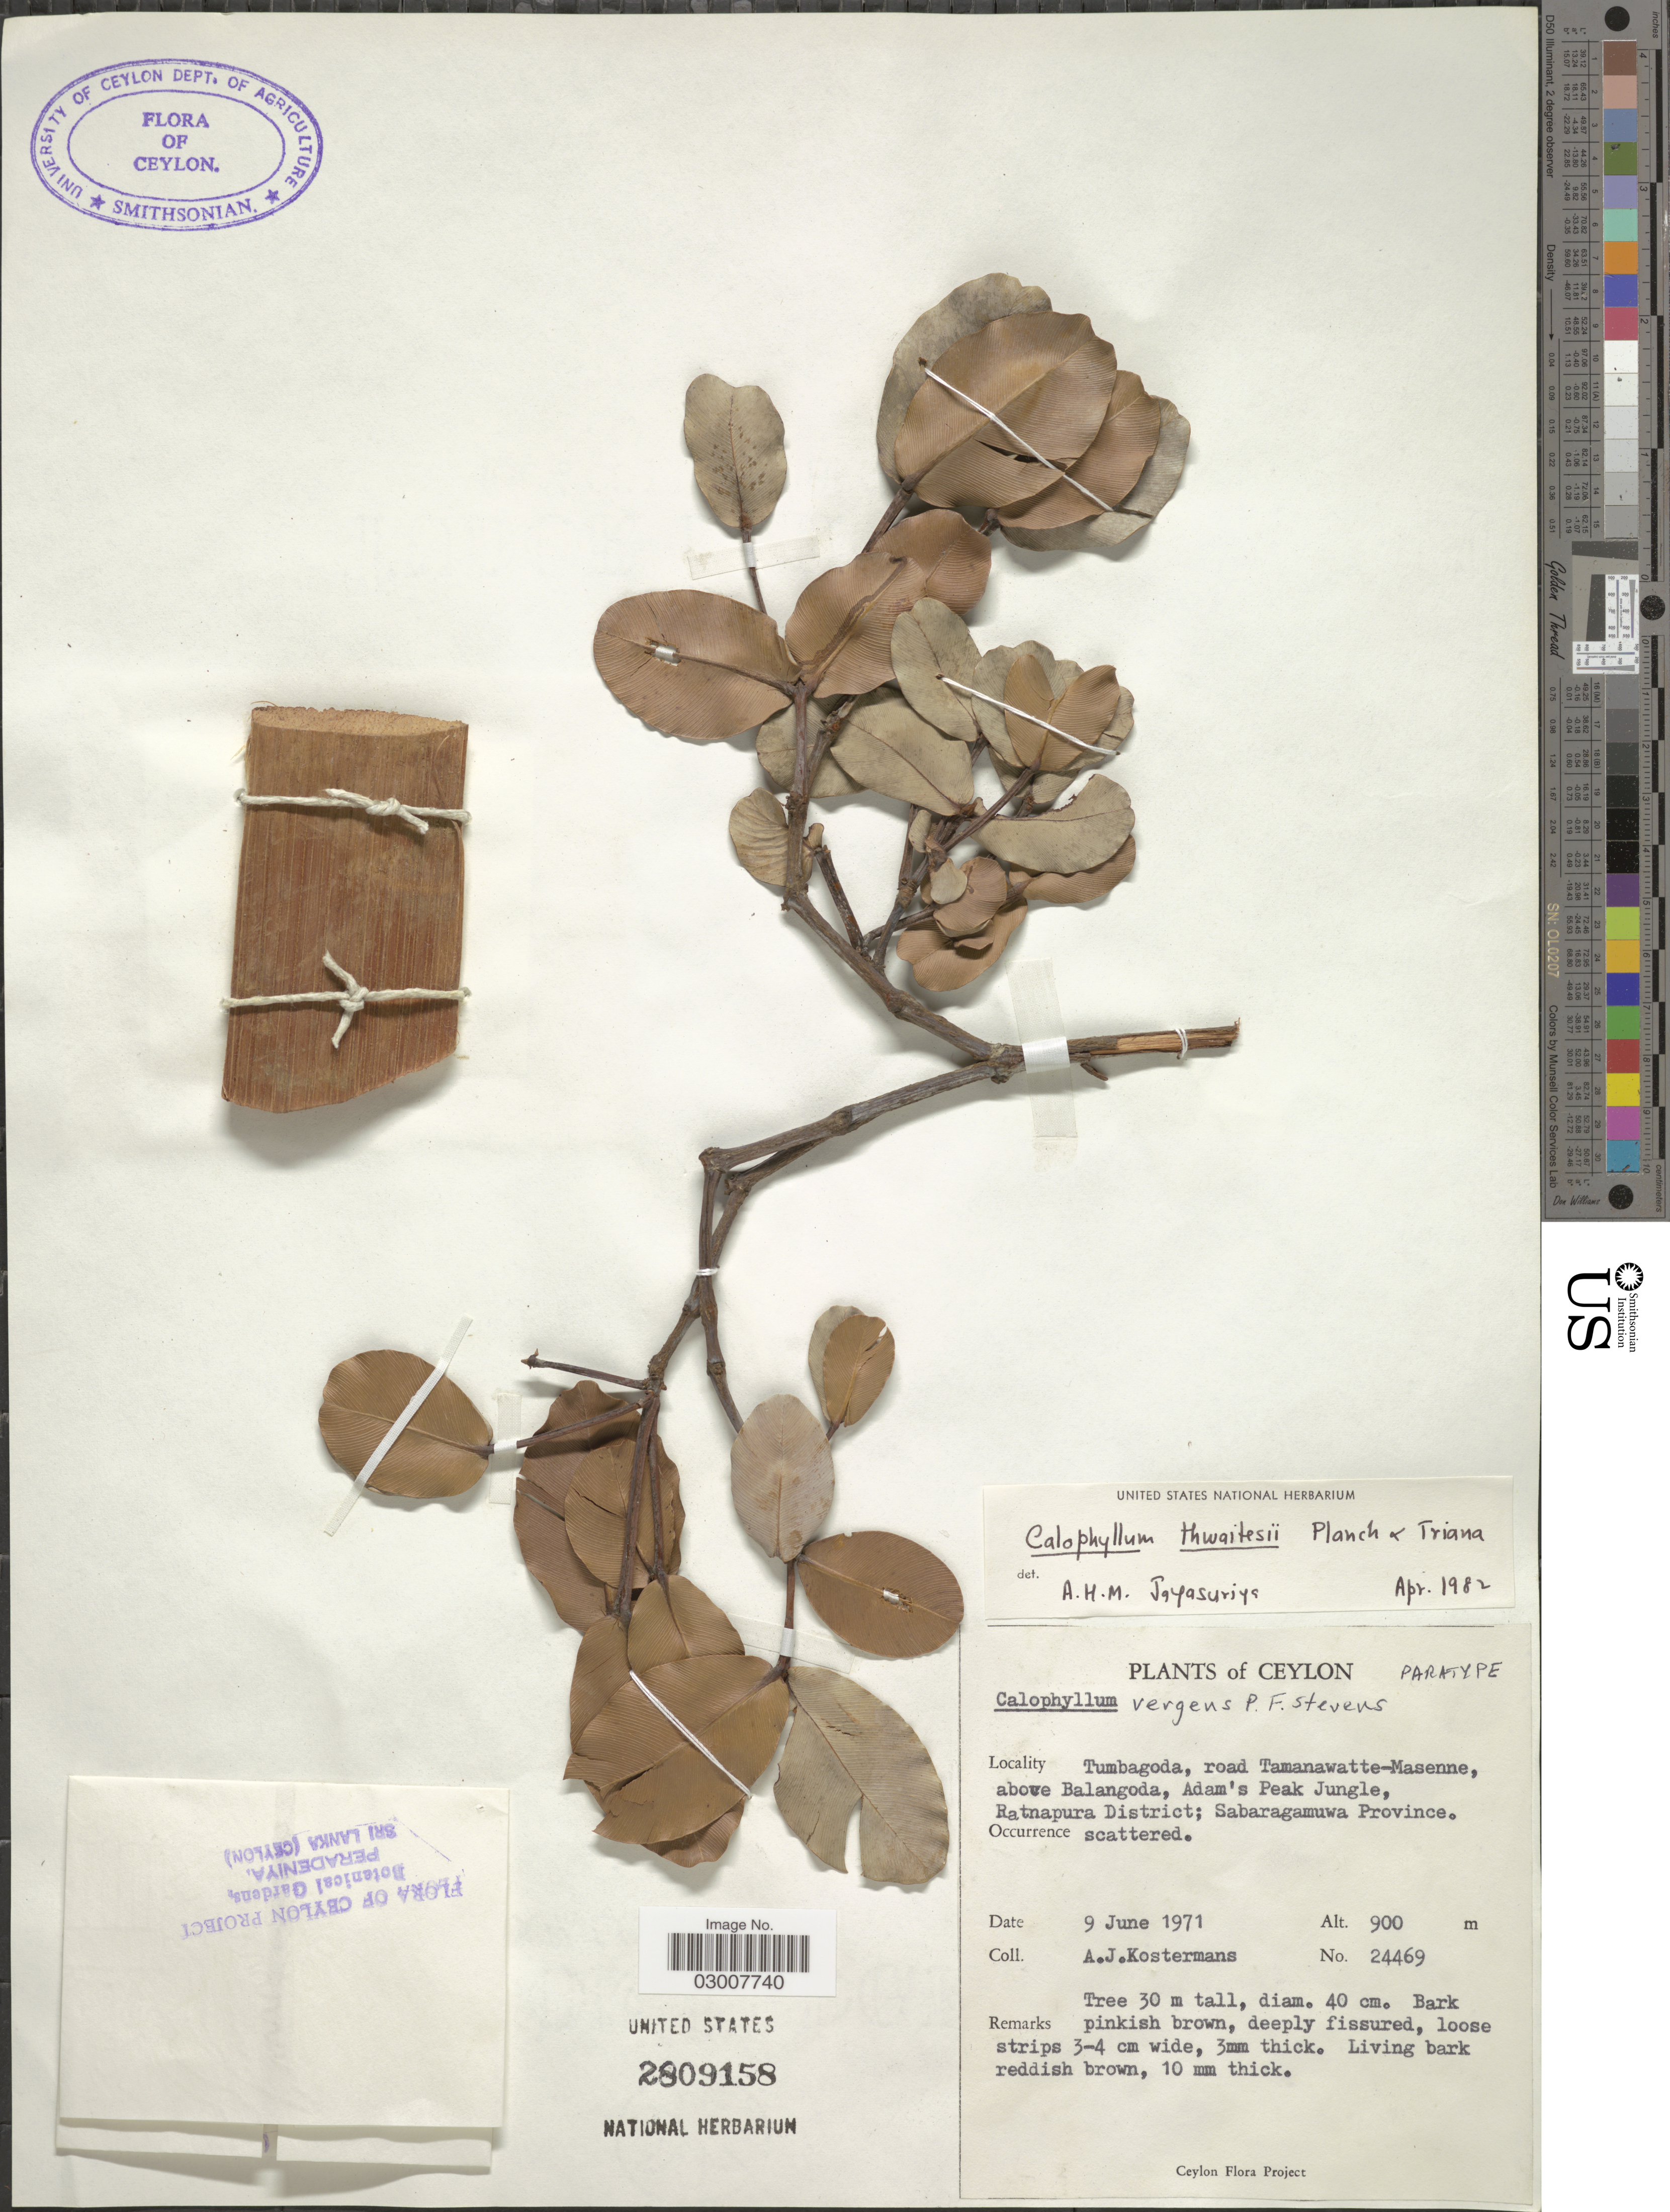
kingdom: Plantae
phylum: Tracheophyta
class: Magnoliopsida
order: Malpighiales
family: Calophyllaceae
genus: Calophyllum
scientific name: Calophyllum thwaitesii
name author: Planch. & Triana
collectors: A. J. G. Kostermans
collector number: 24469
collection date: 1971-06-09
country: Sri Lanka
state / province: Sabaragamuwa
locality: Ceylon. Tumbagoda, road Tamanawatte-Masenne, above Balangoda. Adam's Peak Jungle. Ratnapura District.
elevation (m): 900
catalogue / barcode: US 2809158